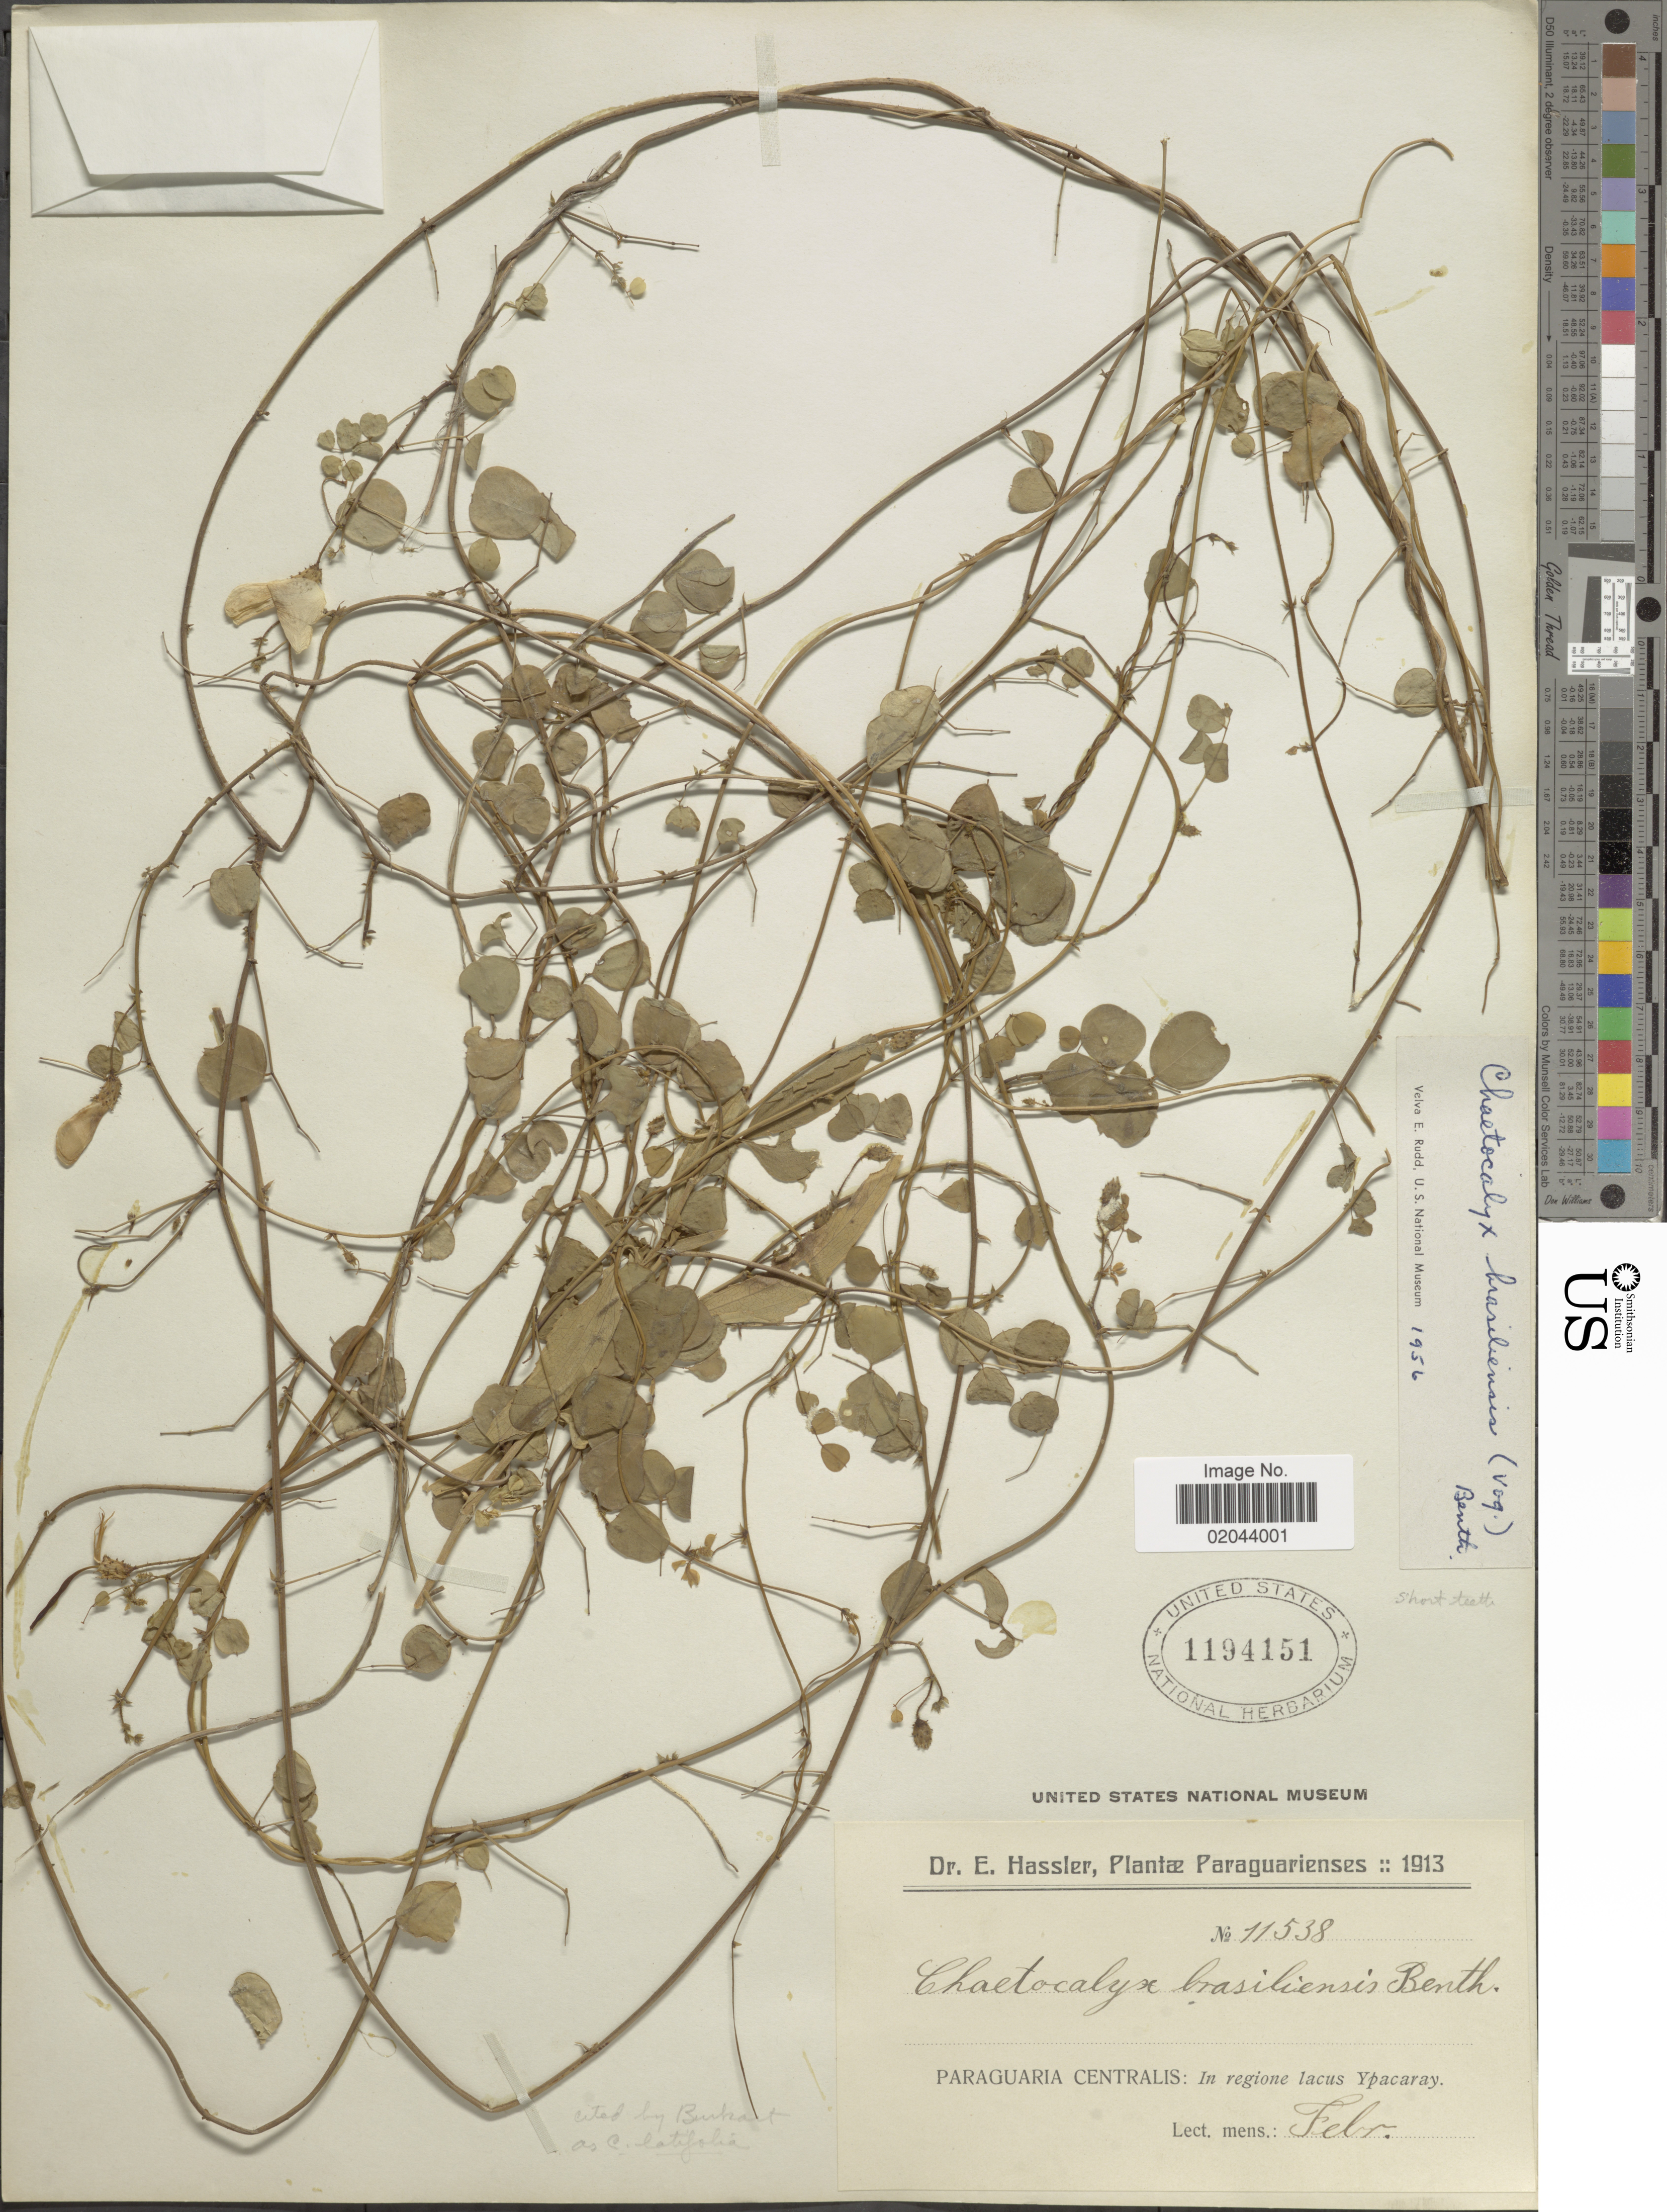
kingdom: Plantae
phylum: Tracheophyta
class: Magnoliopsida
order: Fabales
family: Fabaceae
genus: Chaetocalyx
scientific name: Chaetocalyx brasiliensis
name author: (Vogel) Benth.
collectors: E. Hassler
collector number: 11538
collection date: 1913-02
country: Paraguay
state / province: Paraguari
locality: Paraguaria Centralis: In regione lacus Ypacaray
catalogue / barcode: US 1194151